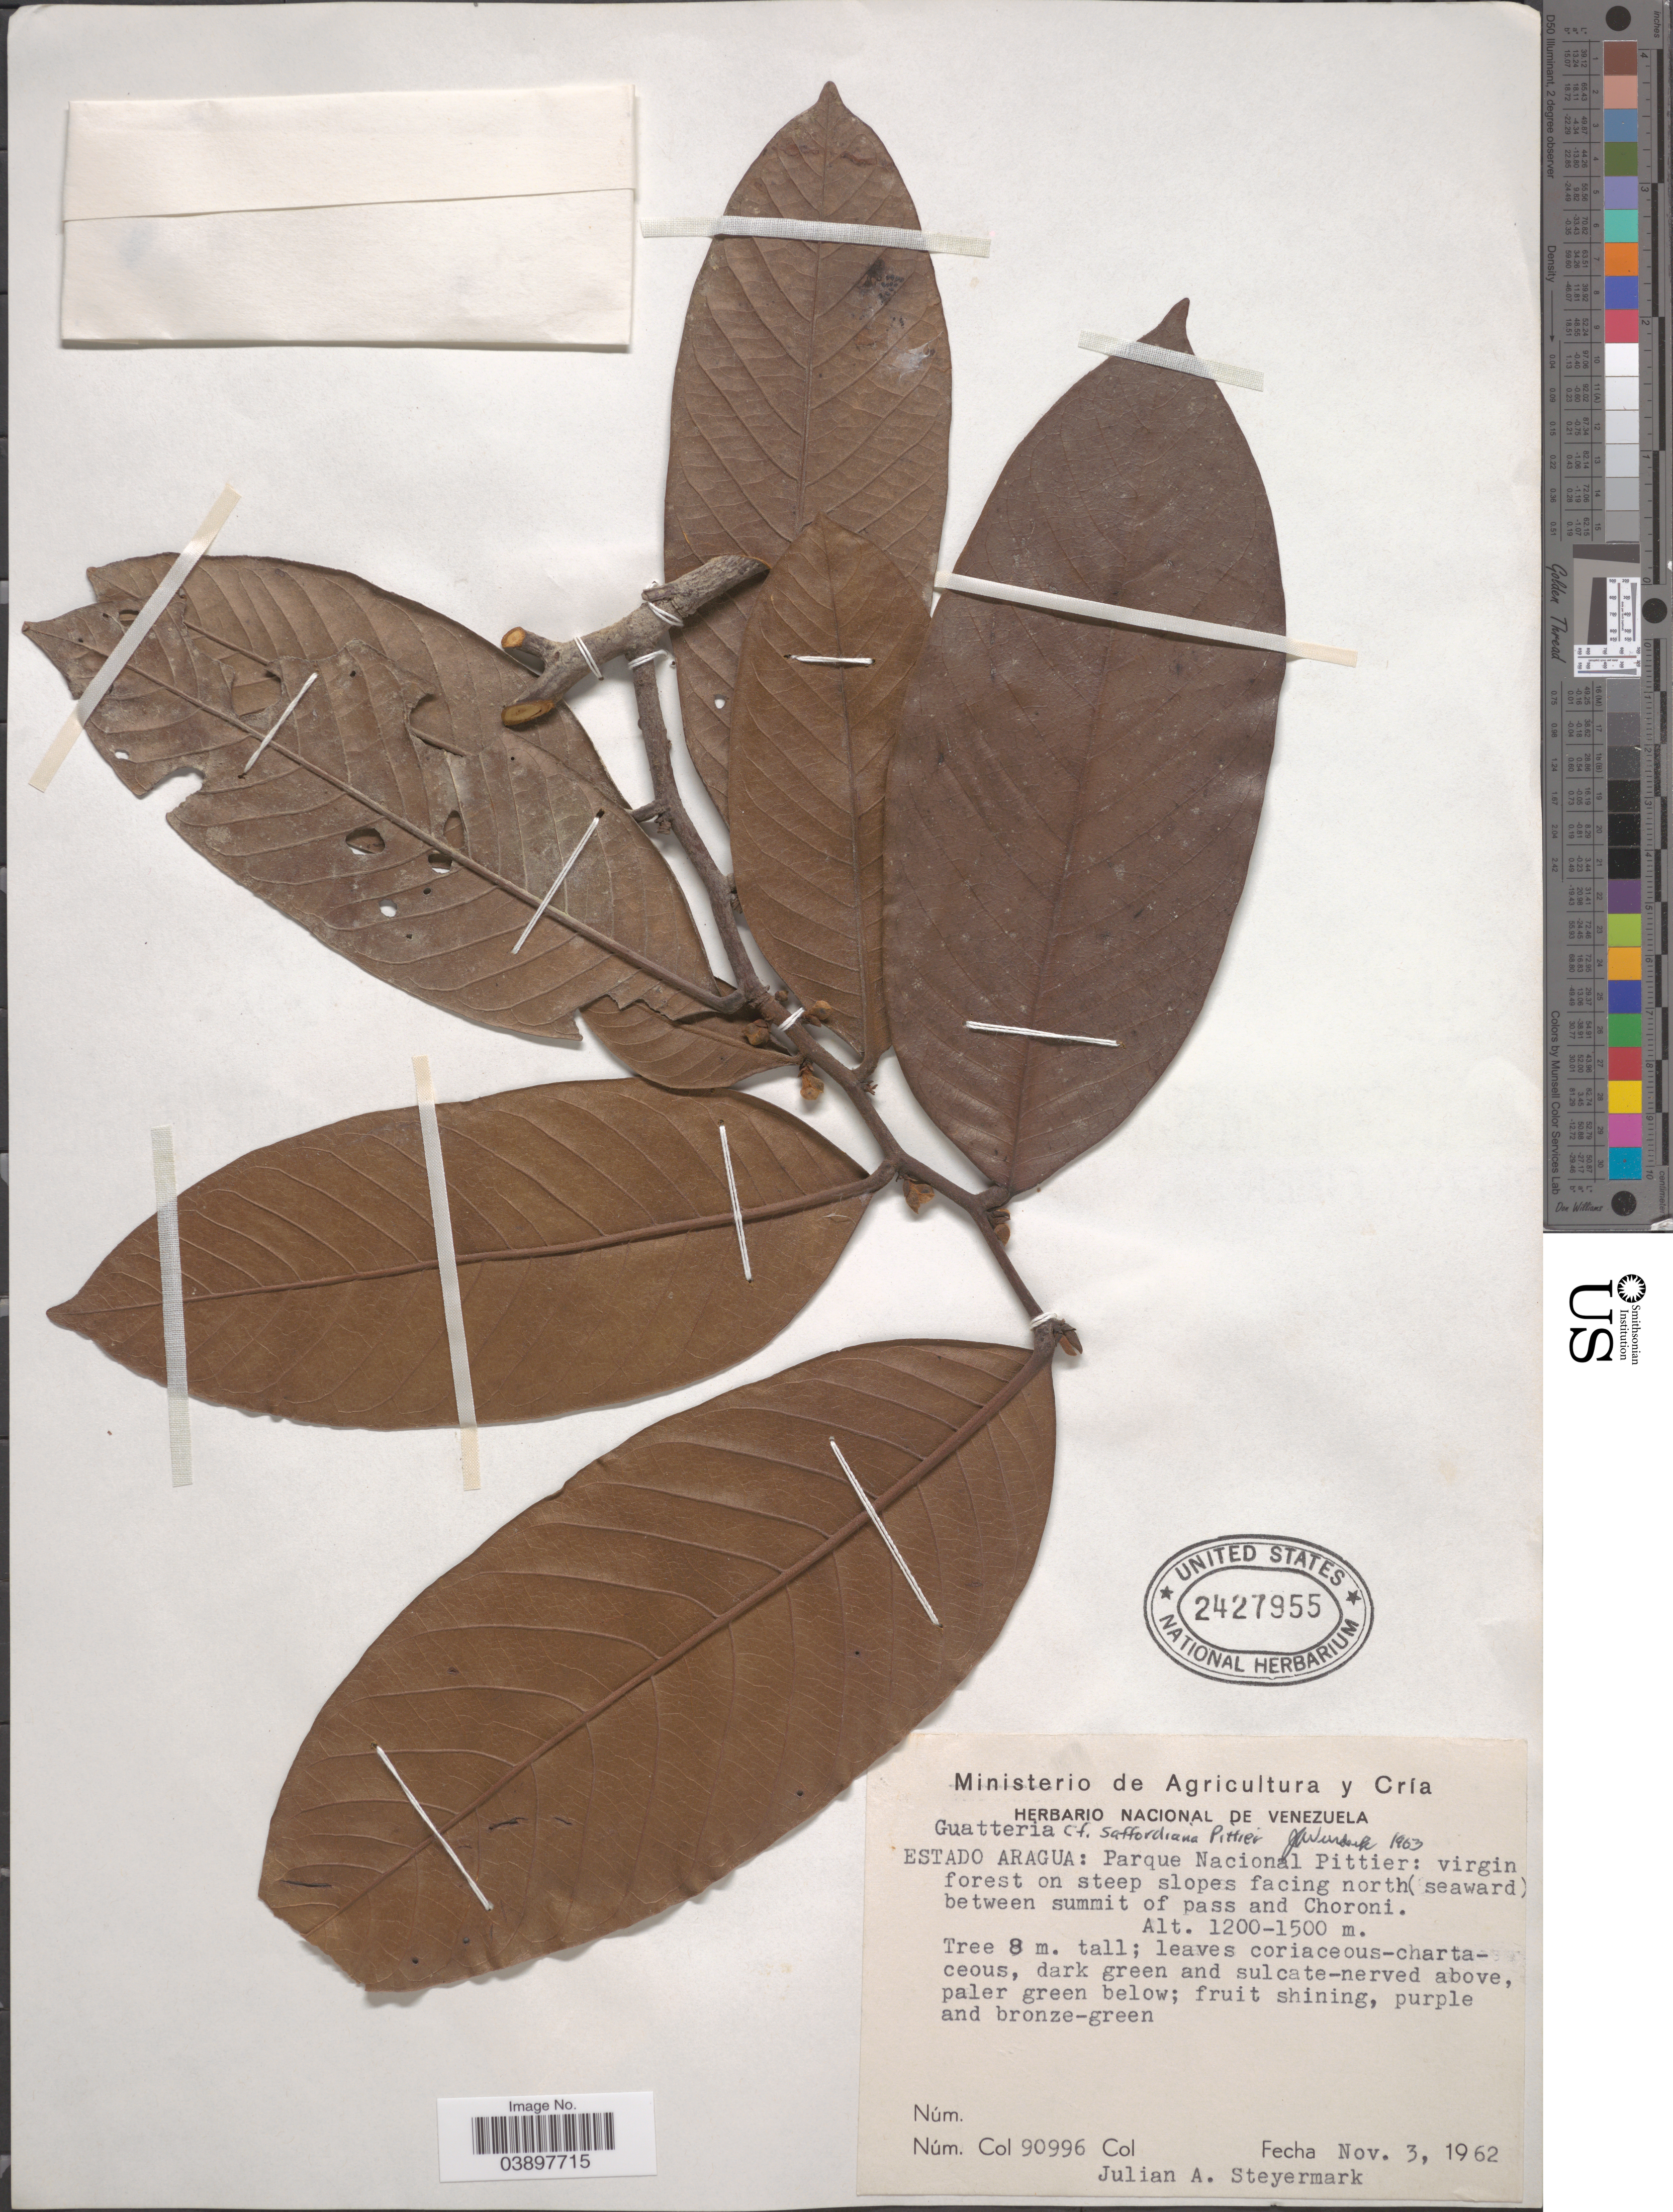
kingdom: Plantae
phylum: Tracheophyta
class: Magnoliopsida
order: Magnoliales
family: Annonaceae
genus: Guatteria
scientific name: Guatteria saffordiana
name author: Pittier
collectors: J. Steyermark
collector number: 90996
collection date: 1962-11-03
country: Venezuela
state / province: Aragua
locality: Parque Nacional Pittier: virgin forest on steep slopes facing north(seaward) between summit of pass and Choroni.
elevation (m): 1200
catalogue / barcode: US 2427955